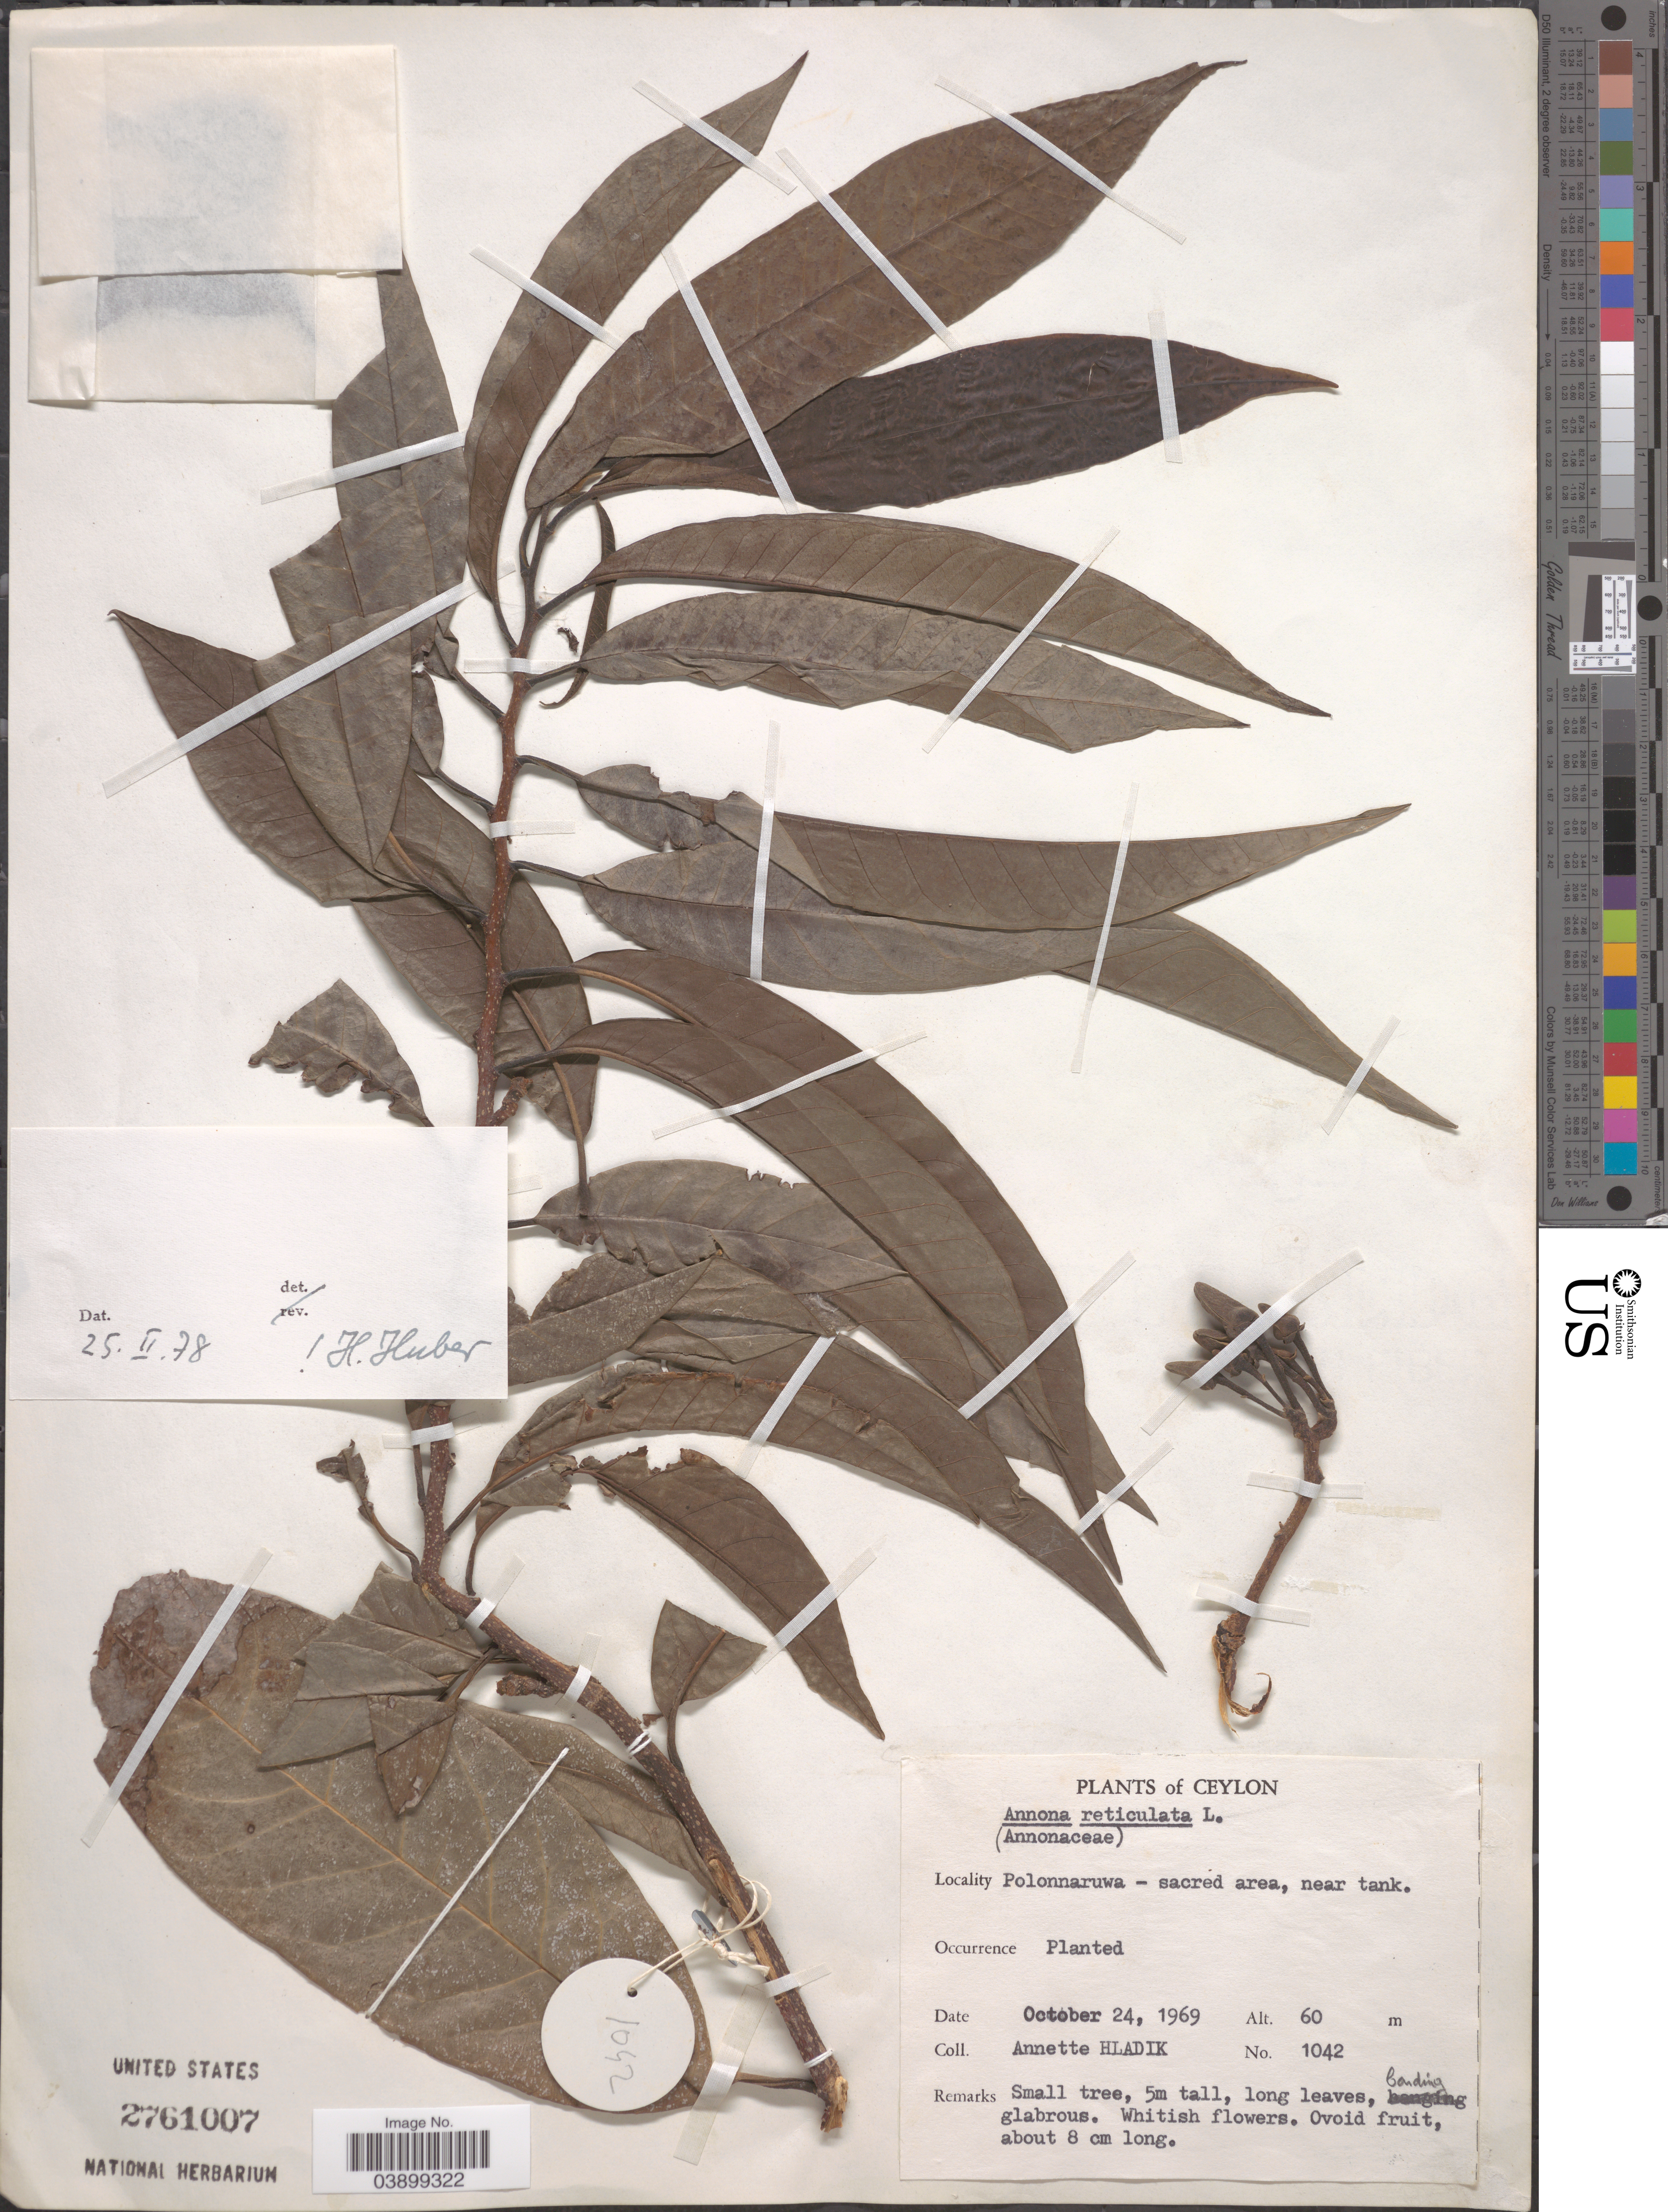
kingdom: Plantae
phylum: Tracheophyta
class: Magnoliopsida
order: Magnoliales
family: Annonaceae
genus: Annona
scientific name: Annona reticulata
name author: L.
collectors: A. Hladik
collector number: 1042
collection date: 1969-10-24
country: Sri Lanka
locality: Ceylon. Polonnaruwa - sacred area, near tank.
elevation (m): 60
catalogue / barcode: US 2761007